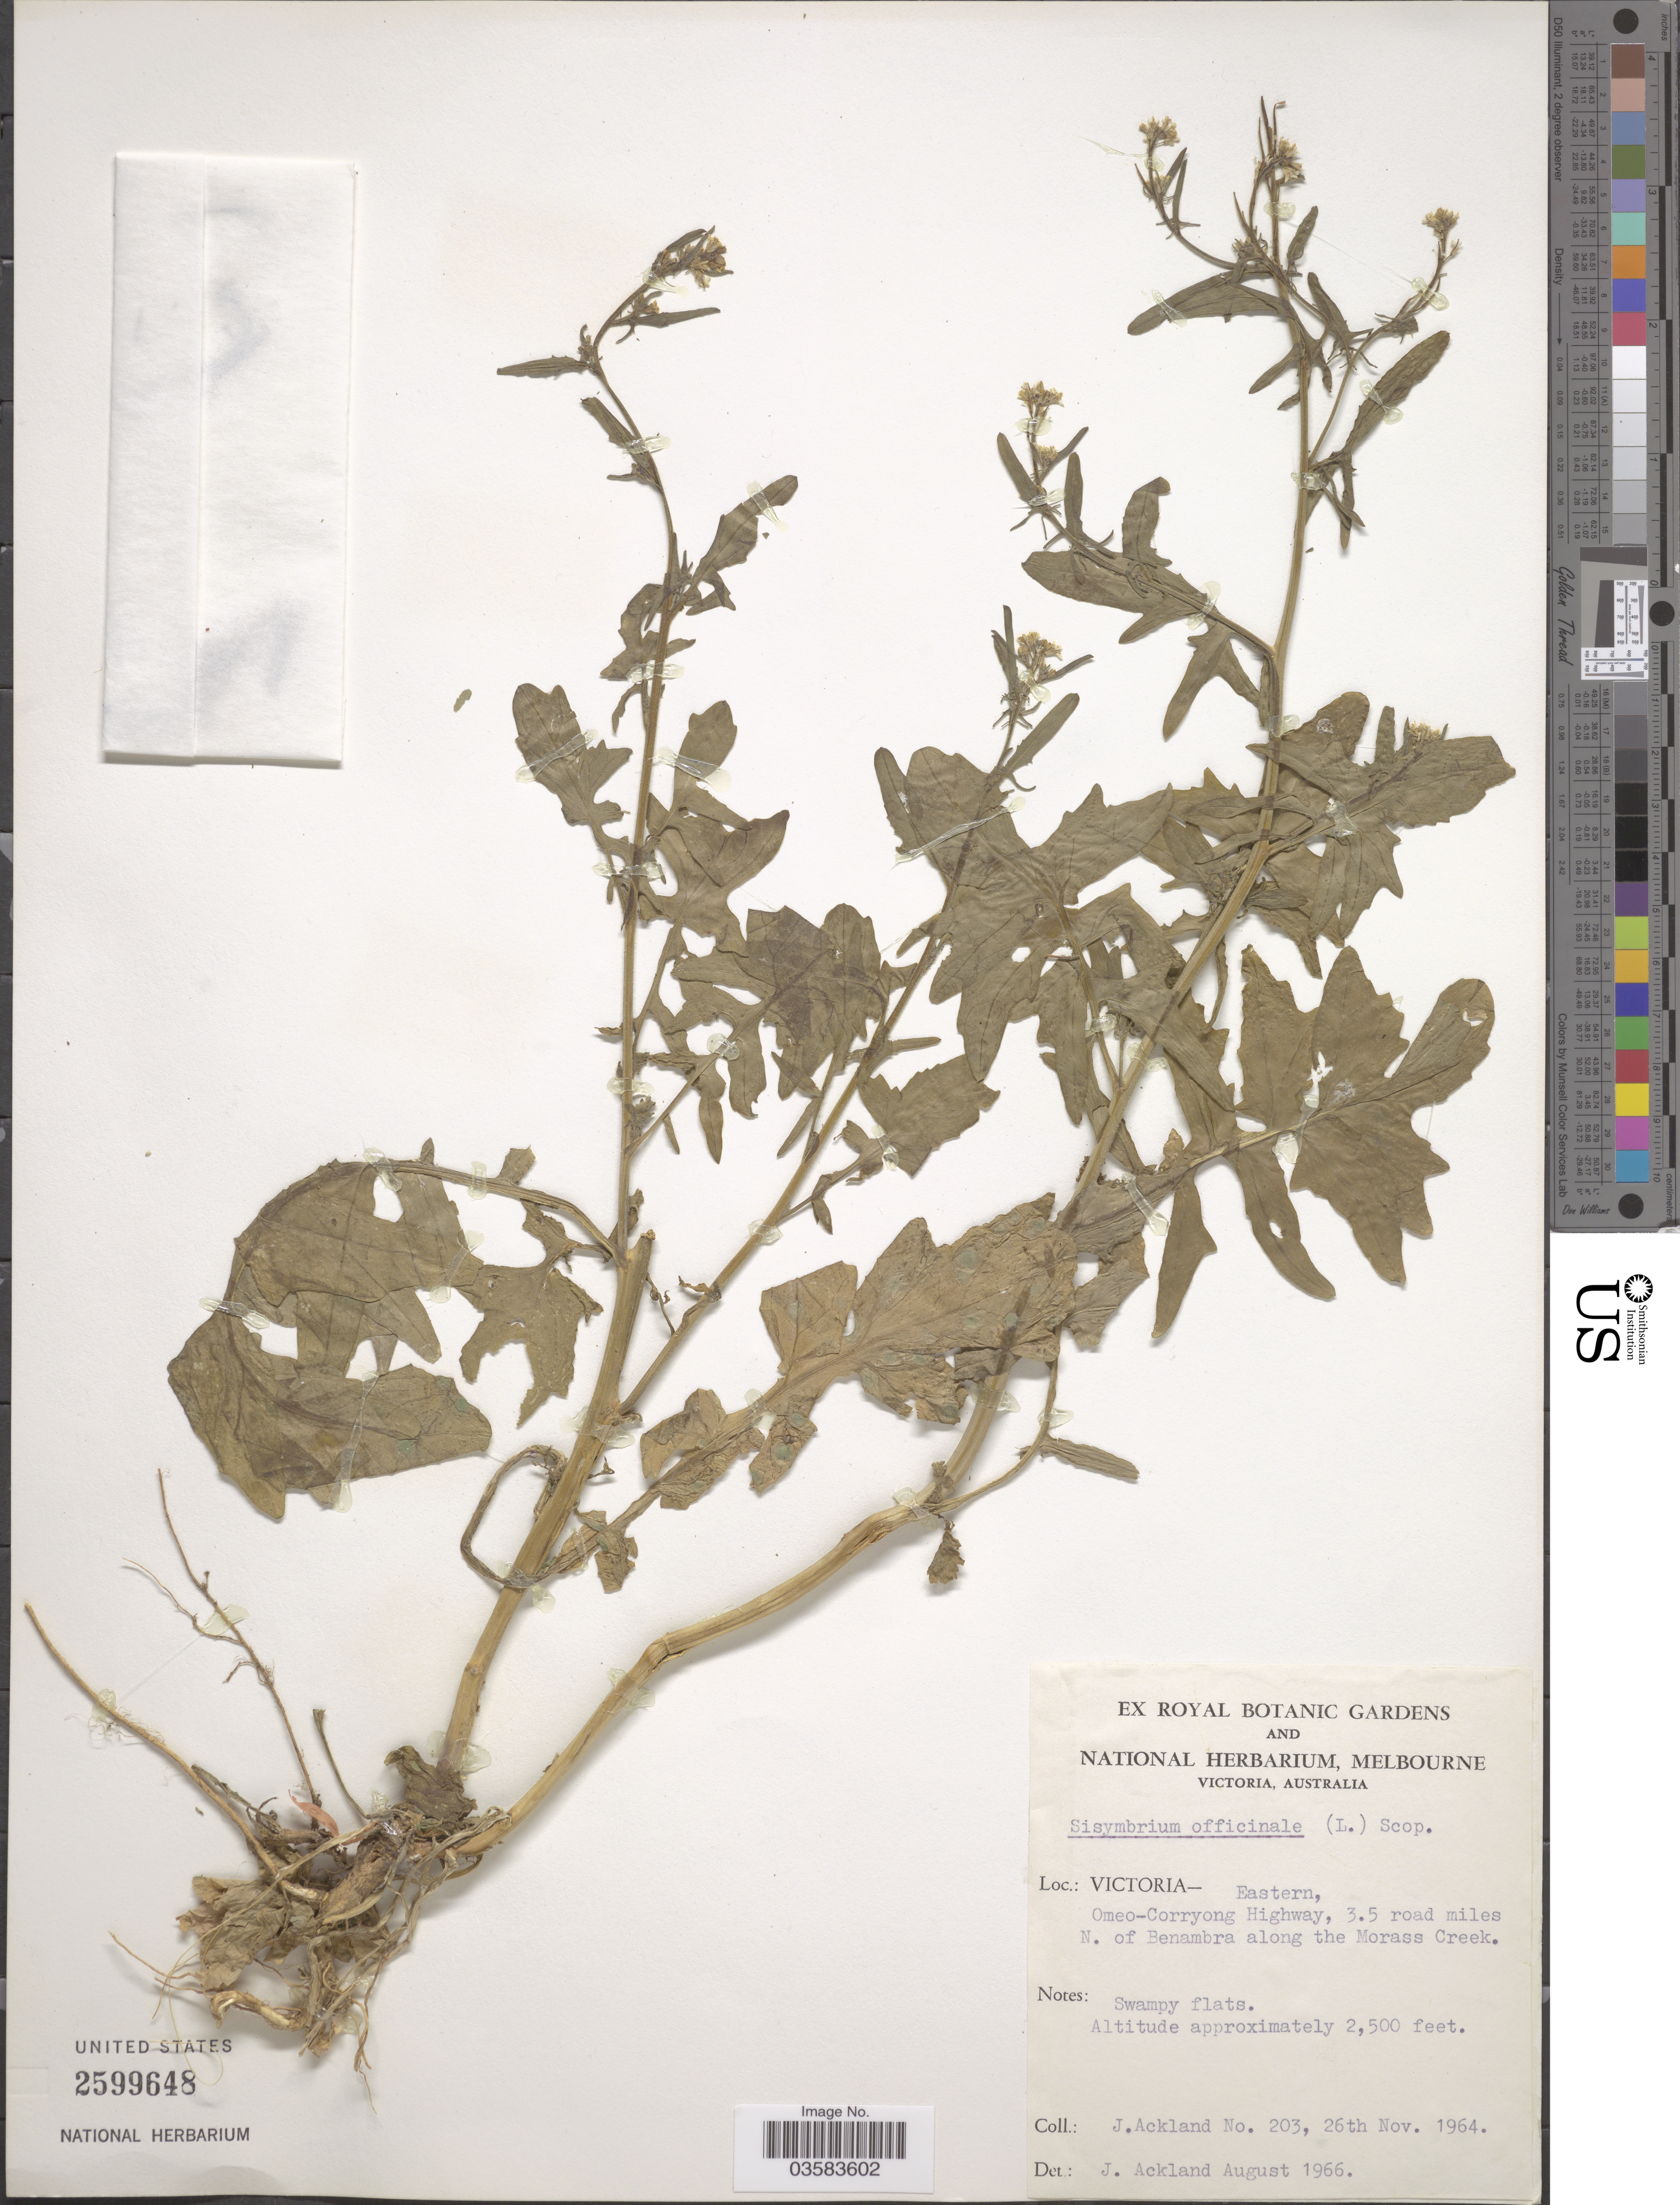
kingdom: Plantae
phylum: Tracheophyta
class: Magnoliopsida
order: Brassicales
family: Brassicaceae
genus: Sisymbrium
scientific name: Sisymbrium officinale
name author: (L.) Scop.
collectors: J. J. Ackland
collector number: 203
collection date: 1964-11-26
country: Australia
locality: Victoria- Eastern, Omeo-Corryong Highway, 3.5 road miles N. of Benambra along the Morass Creek.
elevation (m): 762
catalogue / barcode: US 2599648